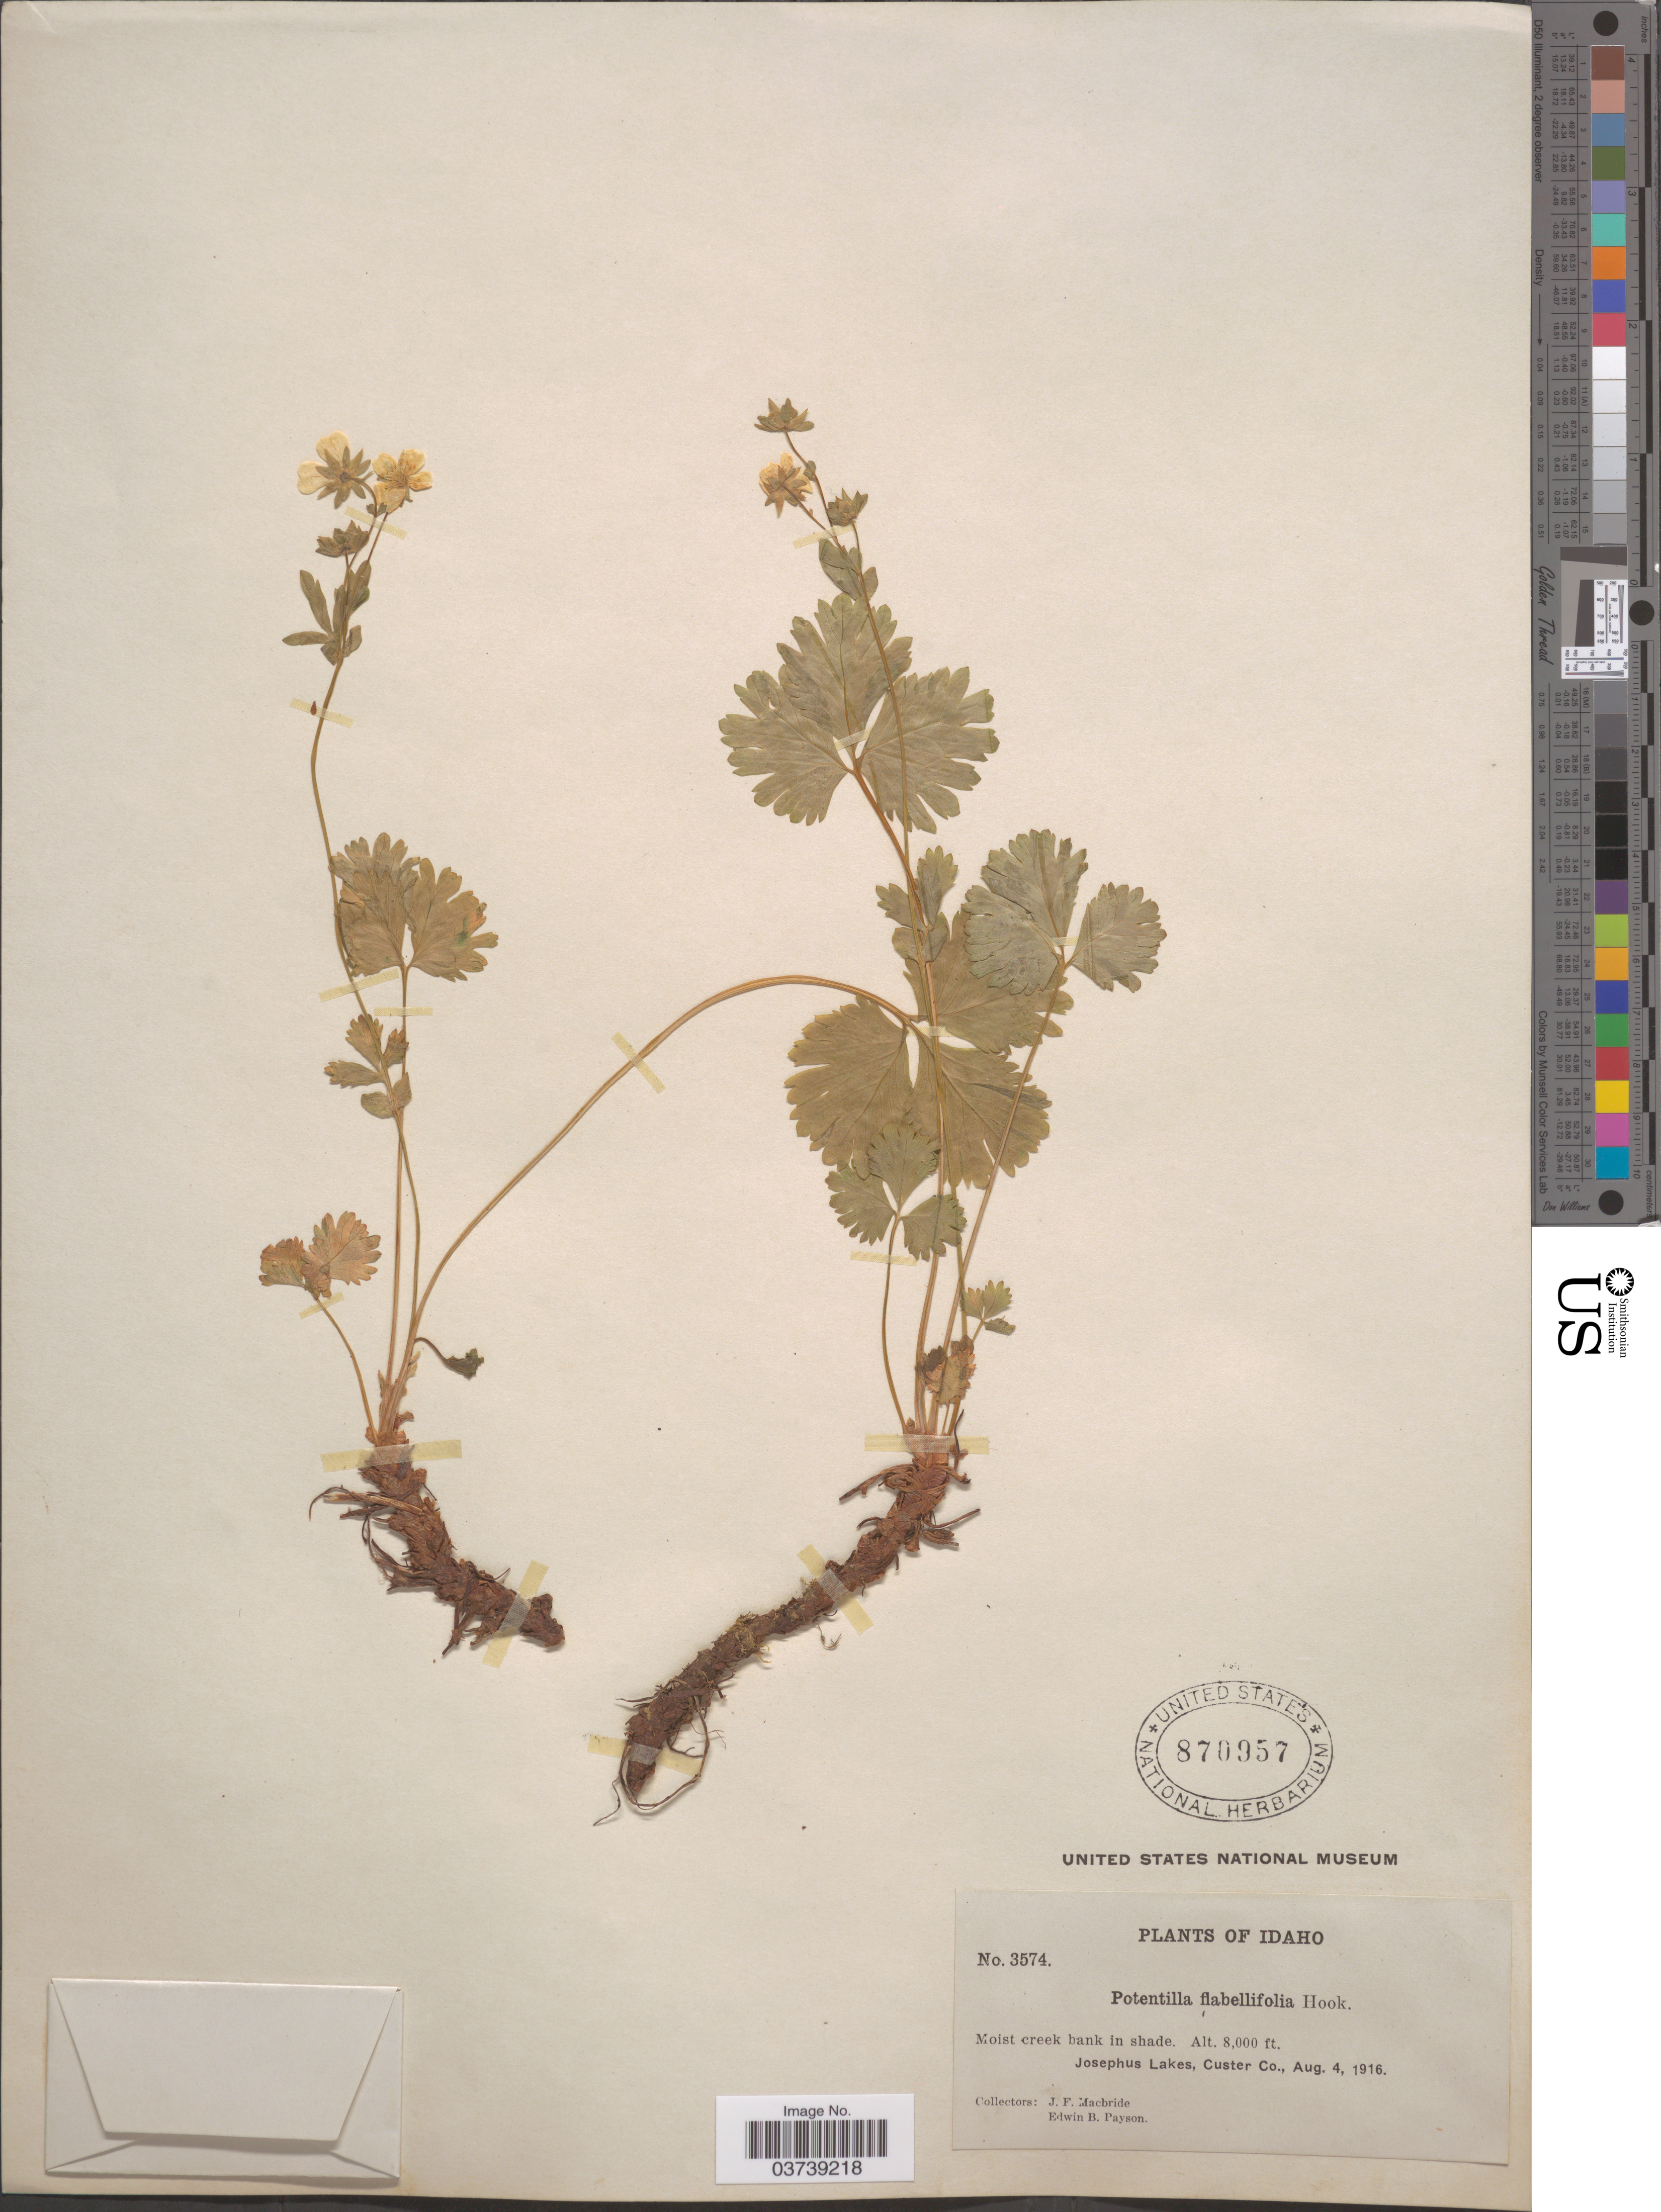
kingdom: Plantae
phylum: Tracheophyta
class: Magnoliopsida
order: Rosales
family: Rosaceae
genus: Potentilla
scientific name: Potentilla flabellifolia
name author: Hook. ex Torr. & A. Gray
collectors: J. F. Macbride & E. B. Payson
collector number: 3574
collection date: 1916-08-04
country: United States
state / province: Idaho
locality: Moist creek bank in shade. Josephus Lakes, Custer Co.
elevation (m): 2438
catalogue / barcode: US 870957